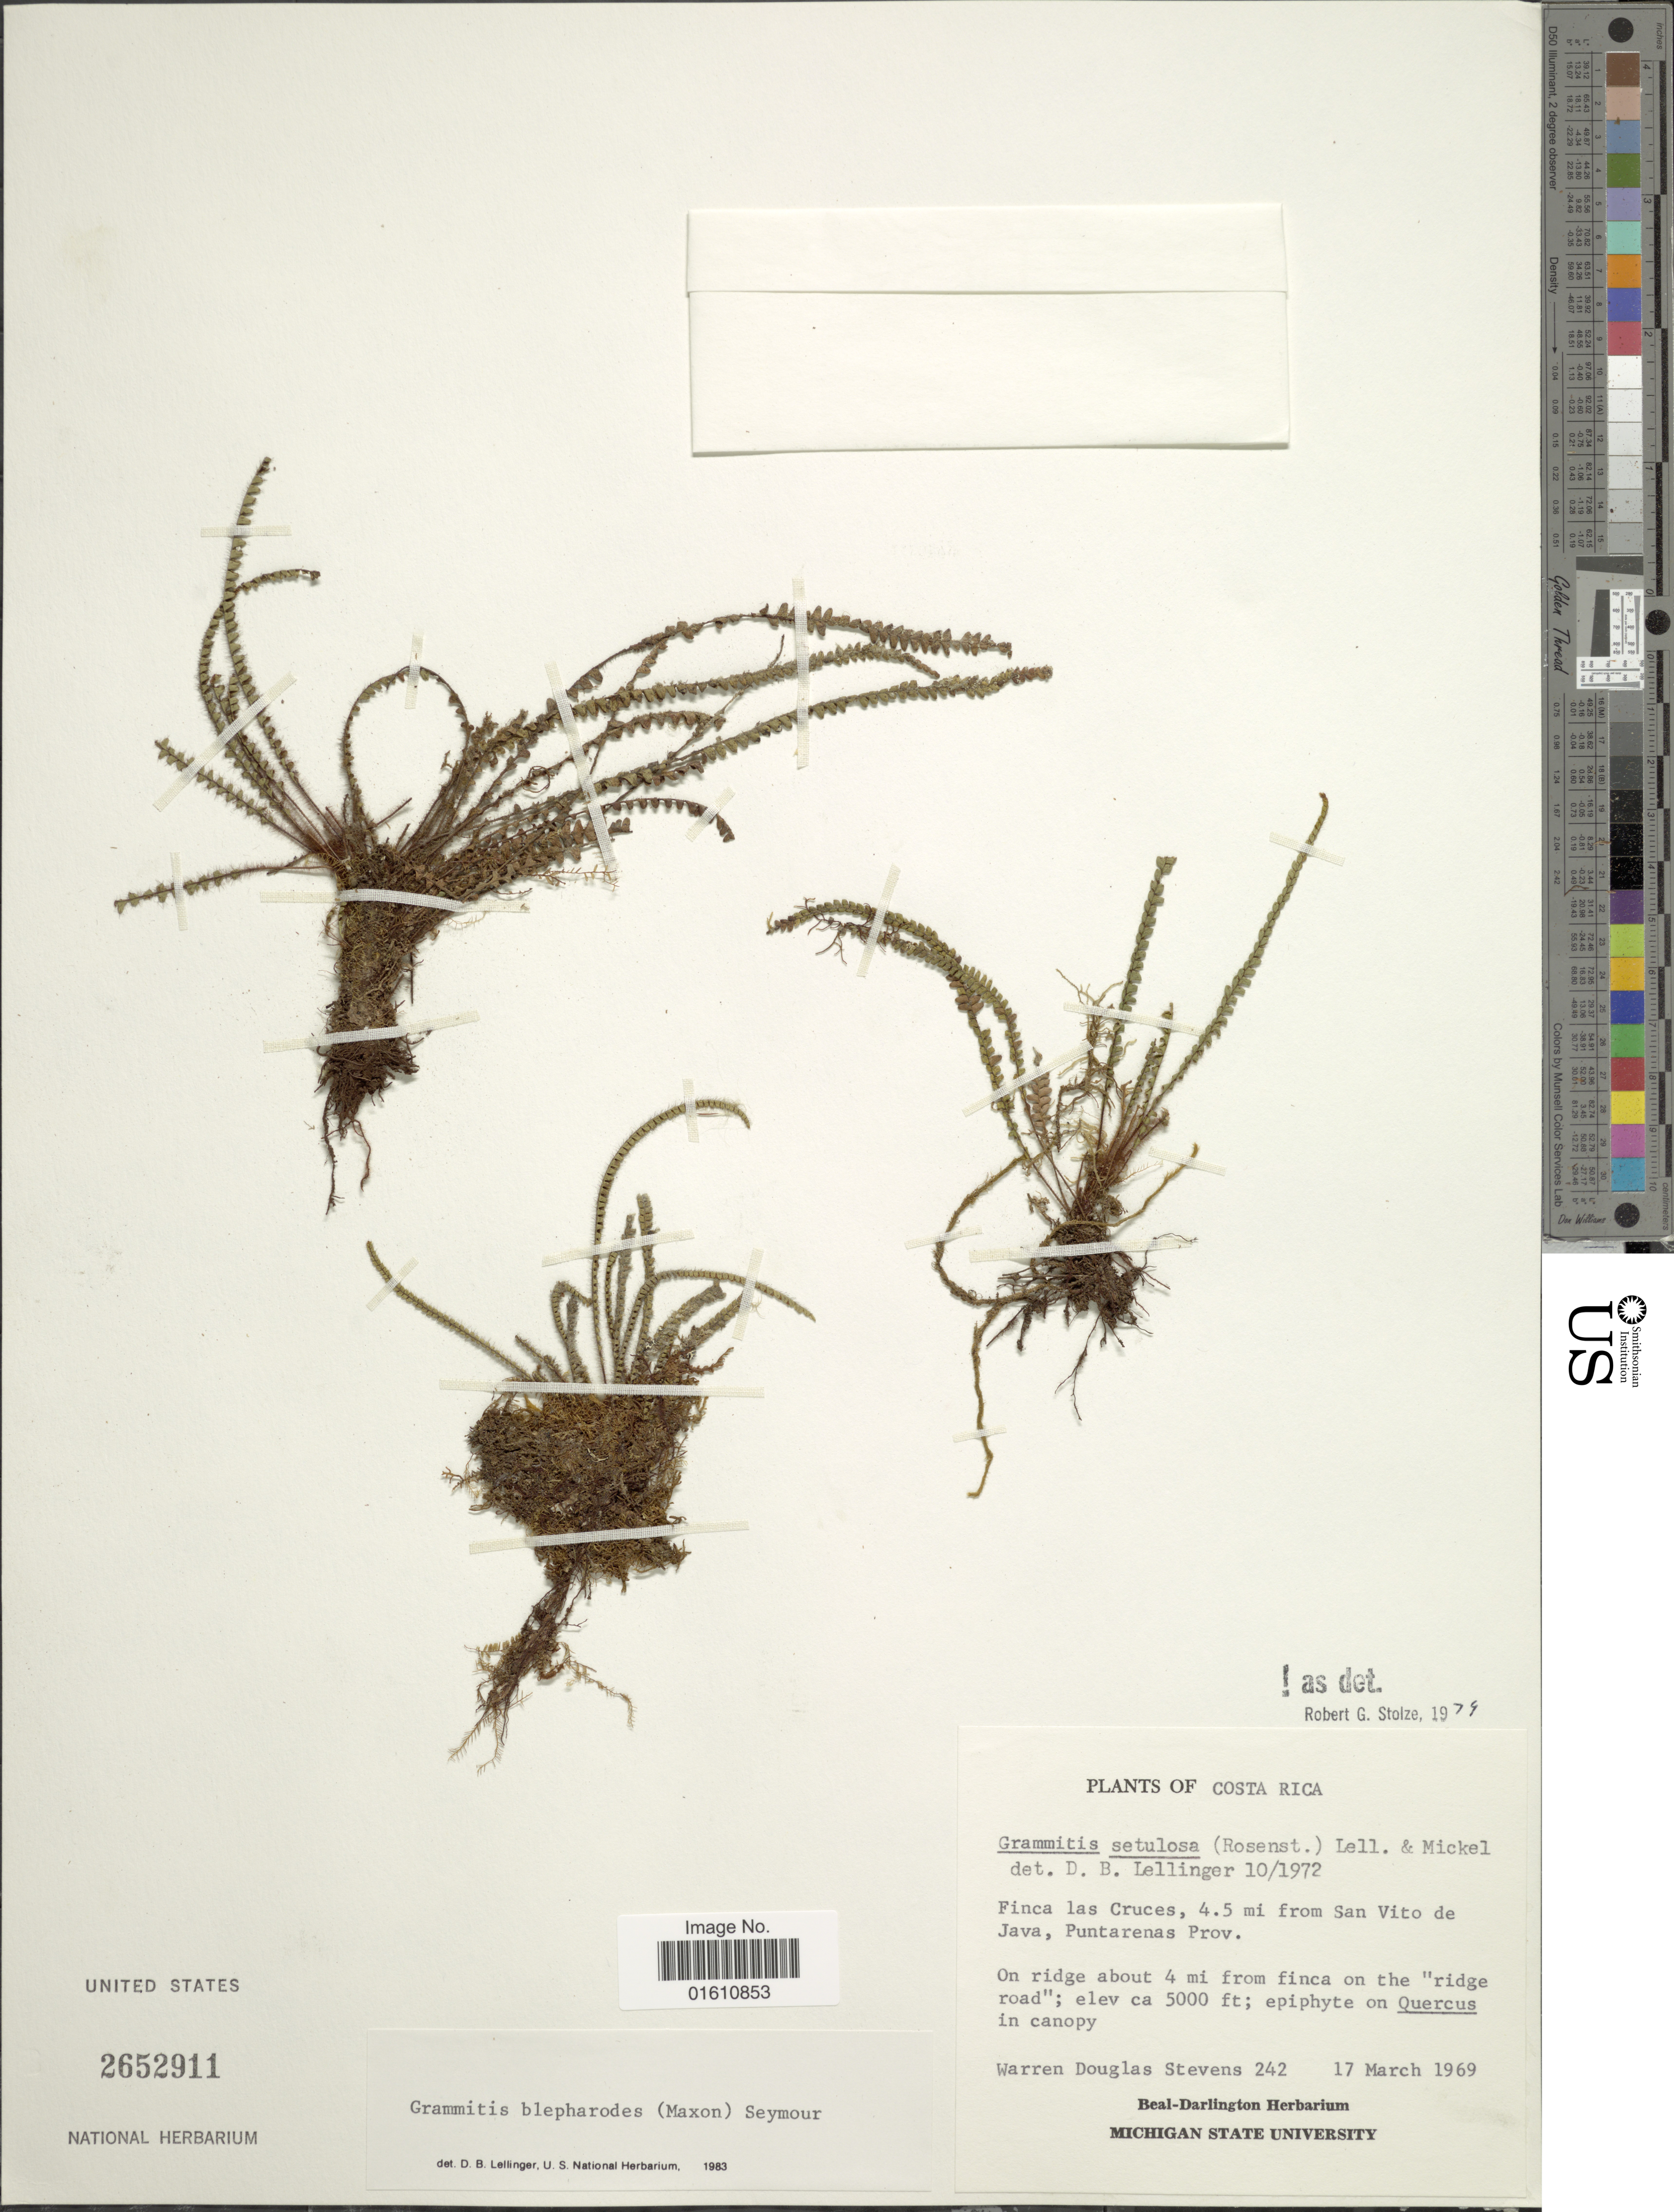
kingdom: Plantae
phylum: Tracheophyta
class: Polypodiopsida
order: Polypodiales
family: Polypodiaceae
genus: Moranopteris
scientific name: Moranopteris taenifolia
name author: (Jenman) R. Y. Hirai & J. Prado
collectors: W. D. Stevens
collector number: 242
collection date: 1969-03-17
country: Costa Rica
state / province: Puntarenas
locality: Finca las Cruces, 4.5 mi from San Vito de Java, Puntarenas Prov.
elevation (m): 1524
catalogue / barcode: US 2652911